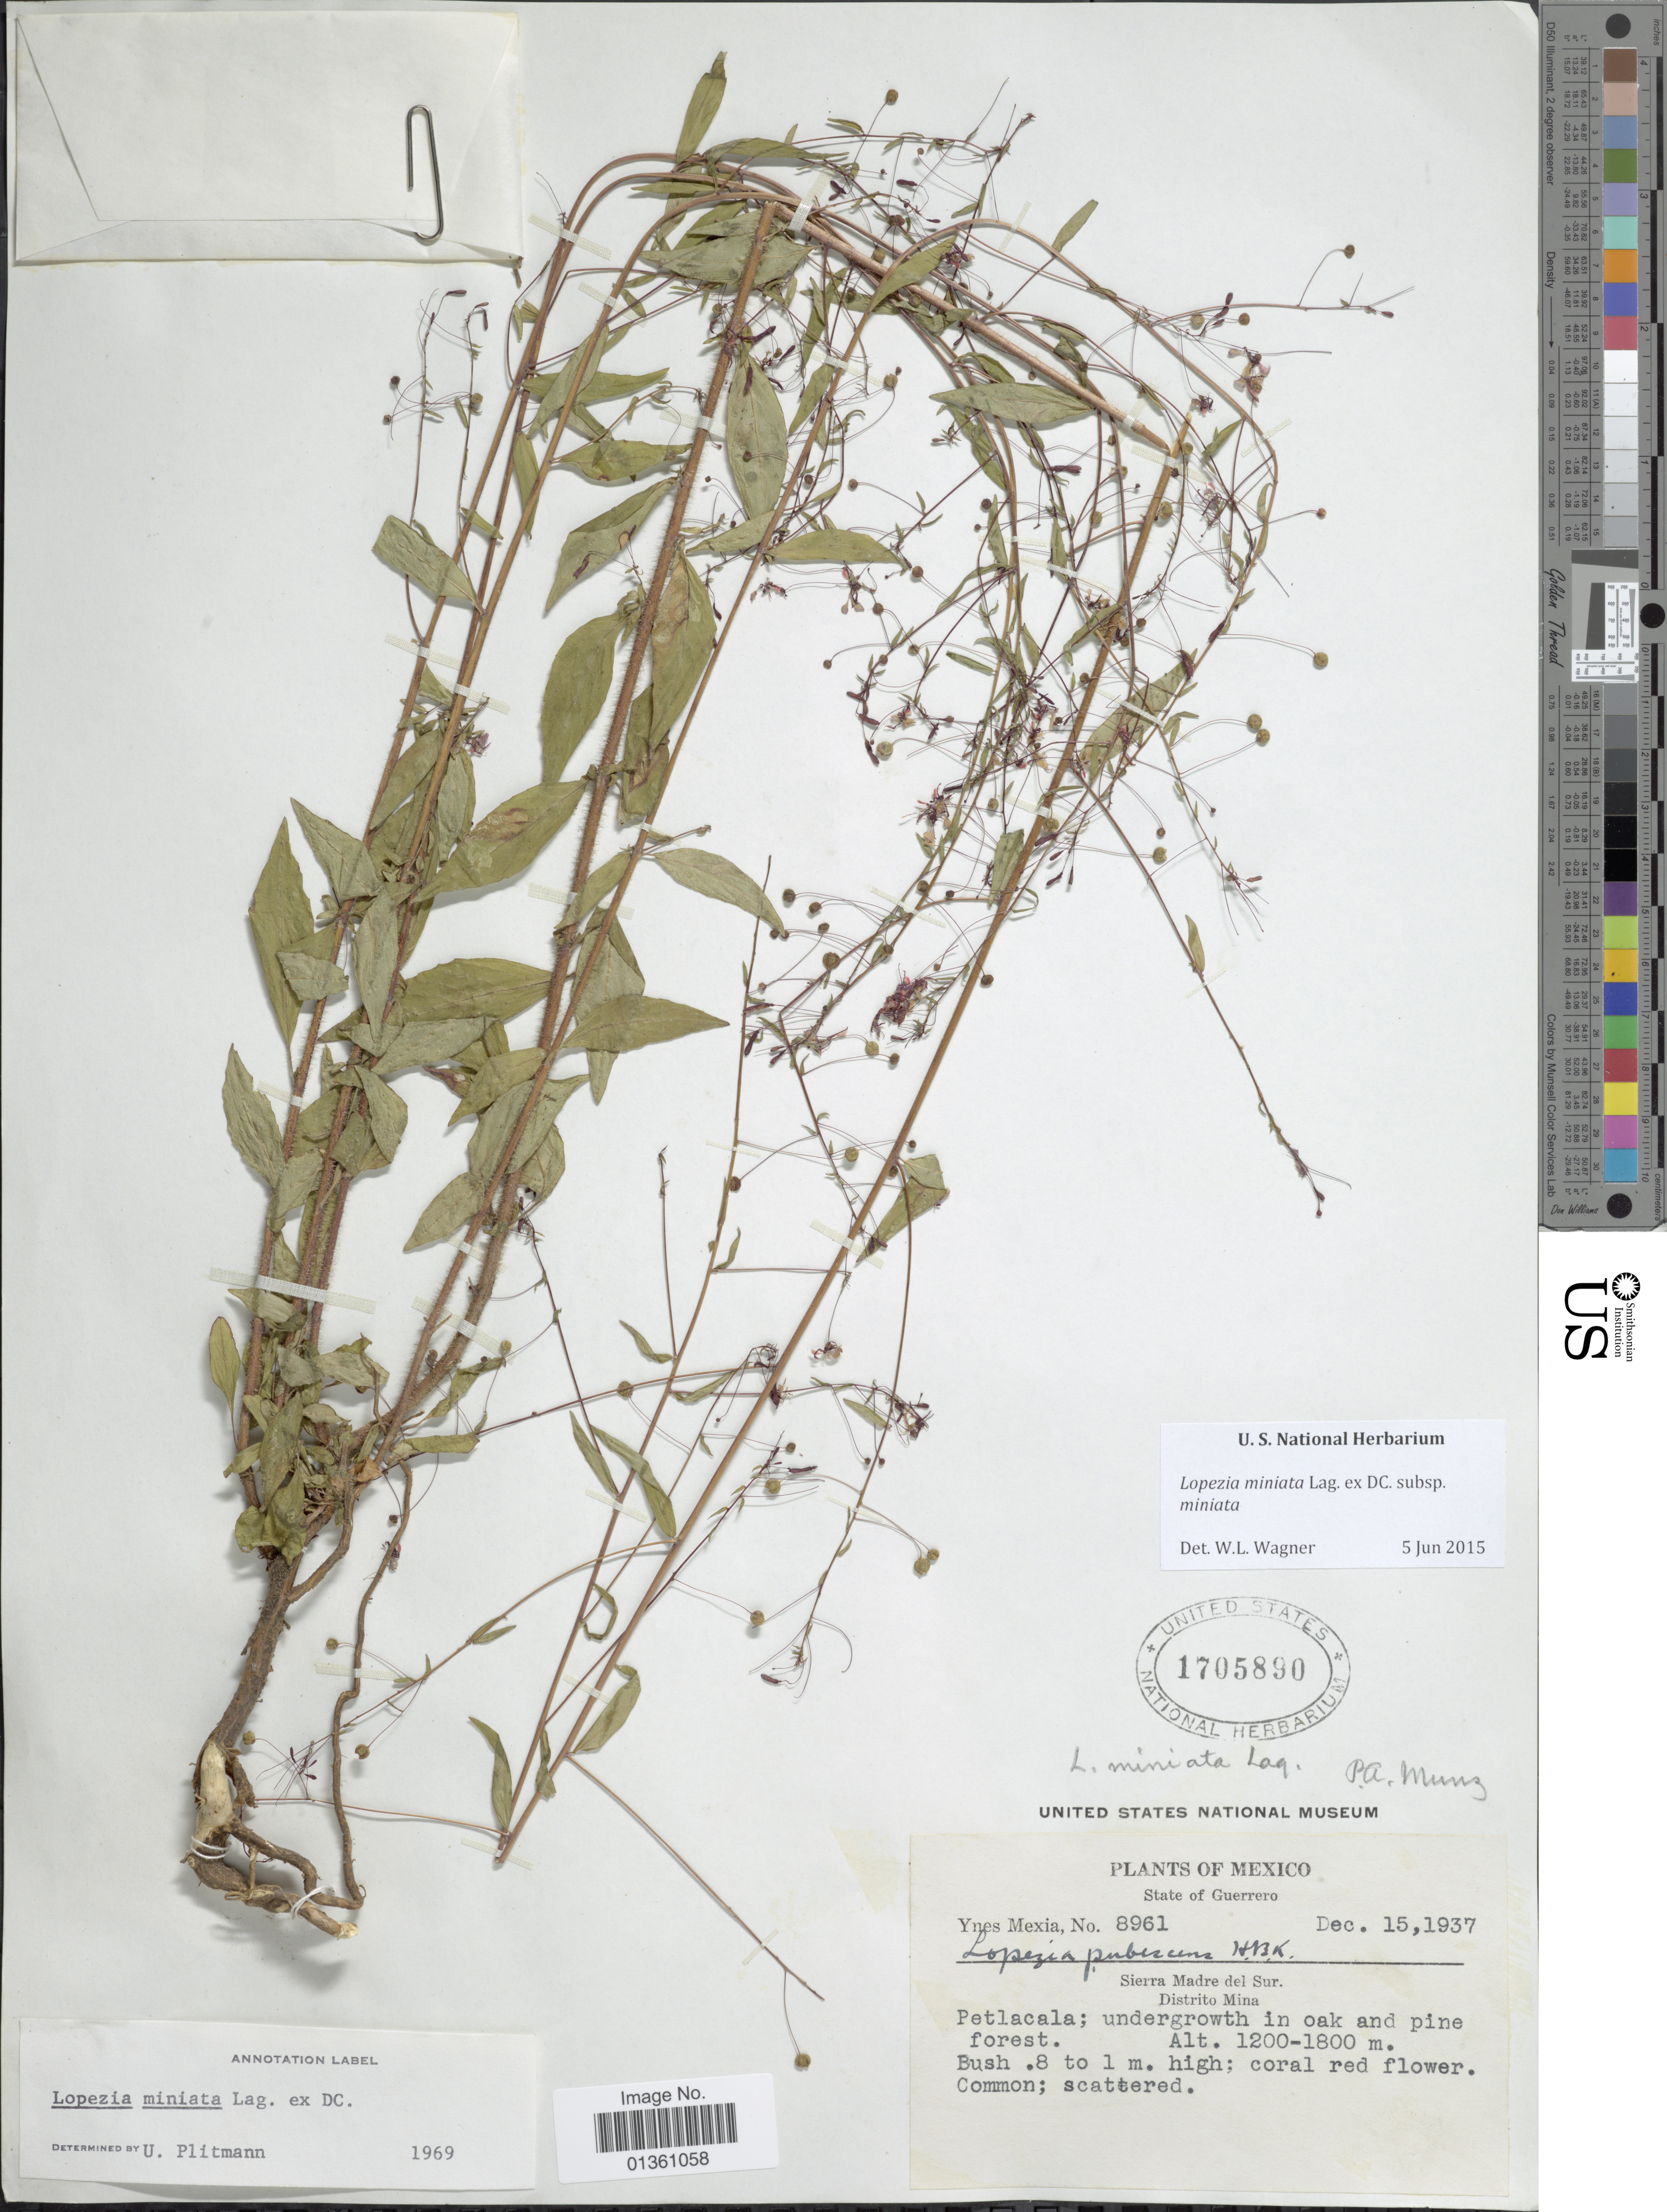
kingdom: Plantae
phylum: Tracheophyta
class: Magnoliopsida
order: Myrtales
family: Onagraceae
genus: Lopezia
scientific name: Lopezia miniata subsp. miniata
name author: Lag. ex DC.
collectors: Y. Mexia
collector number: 8961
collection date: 1937-12-15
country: Mexico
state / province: Guerrero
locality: Sierra Madre del Sur. Distrito Mina.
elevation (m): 1200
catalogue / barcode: US 1705890